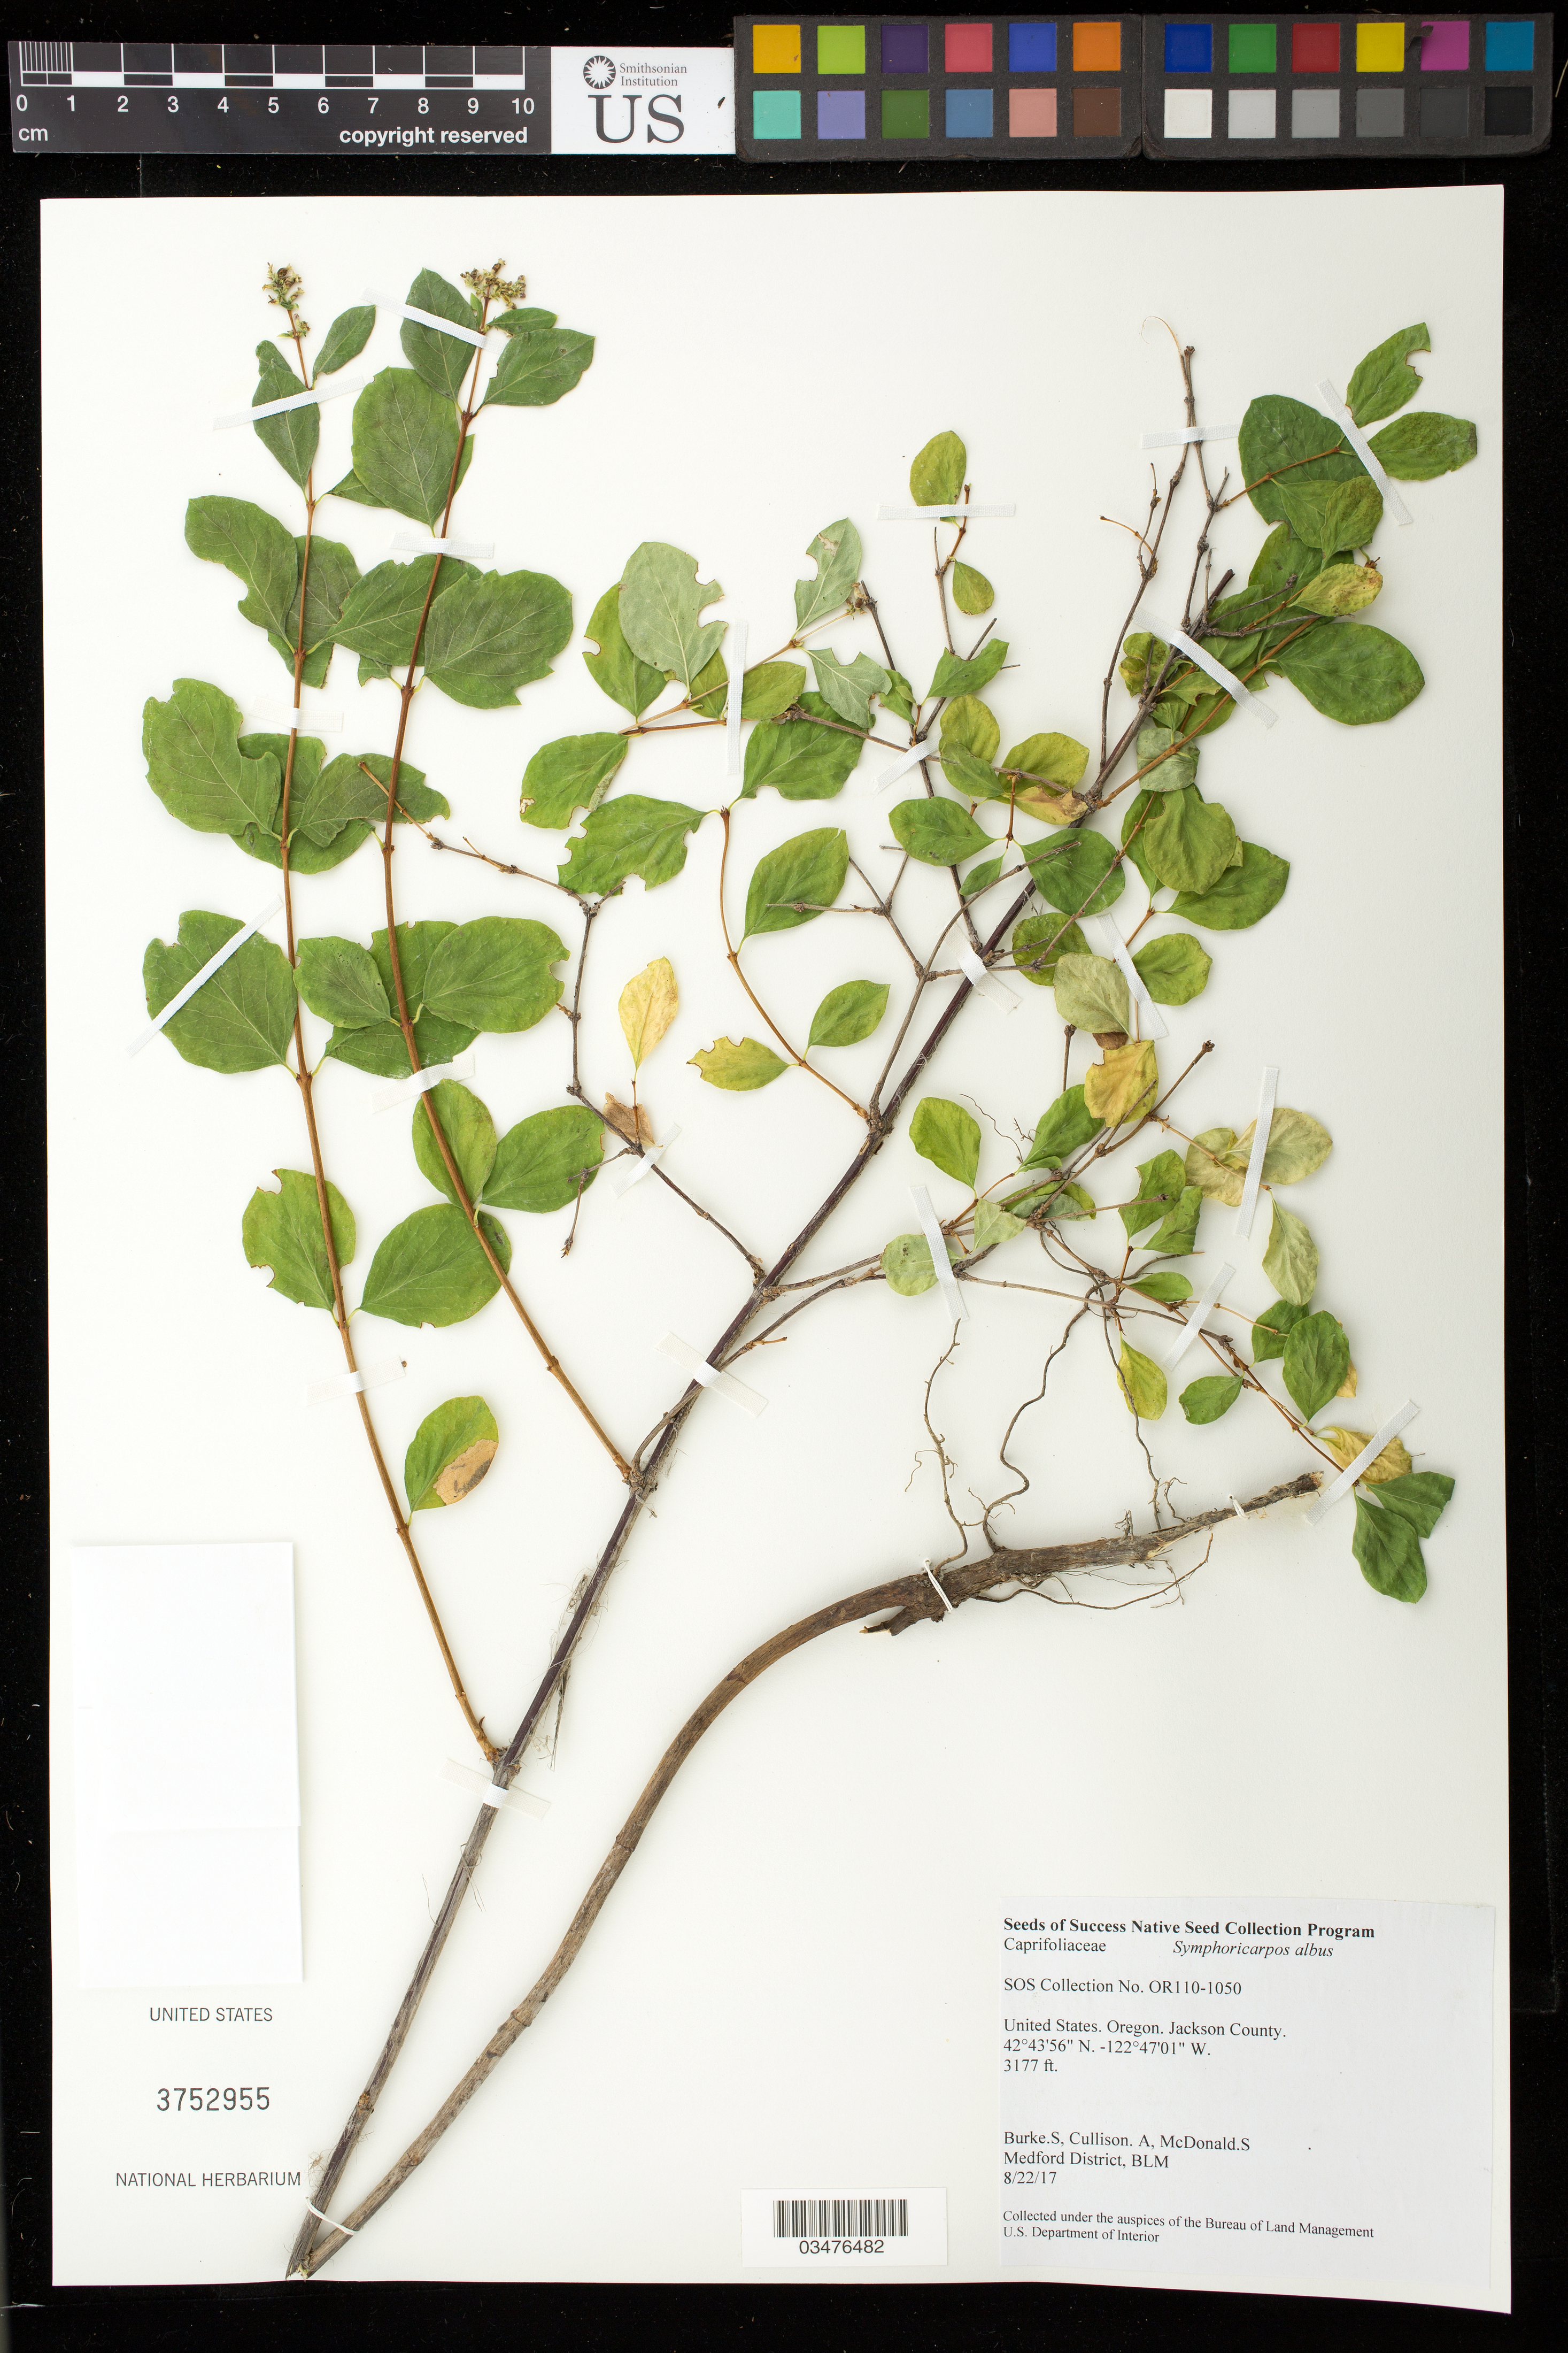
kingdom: Plantae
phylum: Tracheophyta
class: Magnoliopsida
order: Dipsacales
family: Caprifoliaceae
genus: Symphoricarpos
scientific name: Symphoricarpos albus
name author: (L.) S.F. Blake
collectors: S. Burke, A. Cullison & S. McDonald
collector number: OR110-1050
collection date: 2017-08-22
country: United States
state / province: Oregon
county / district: Jackson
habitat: Mixed Conifer-Hardwood Forest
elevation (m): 968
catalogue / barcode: US 3752955